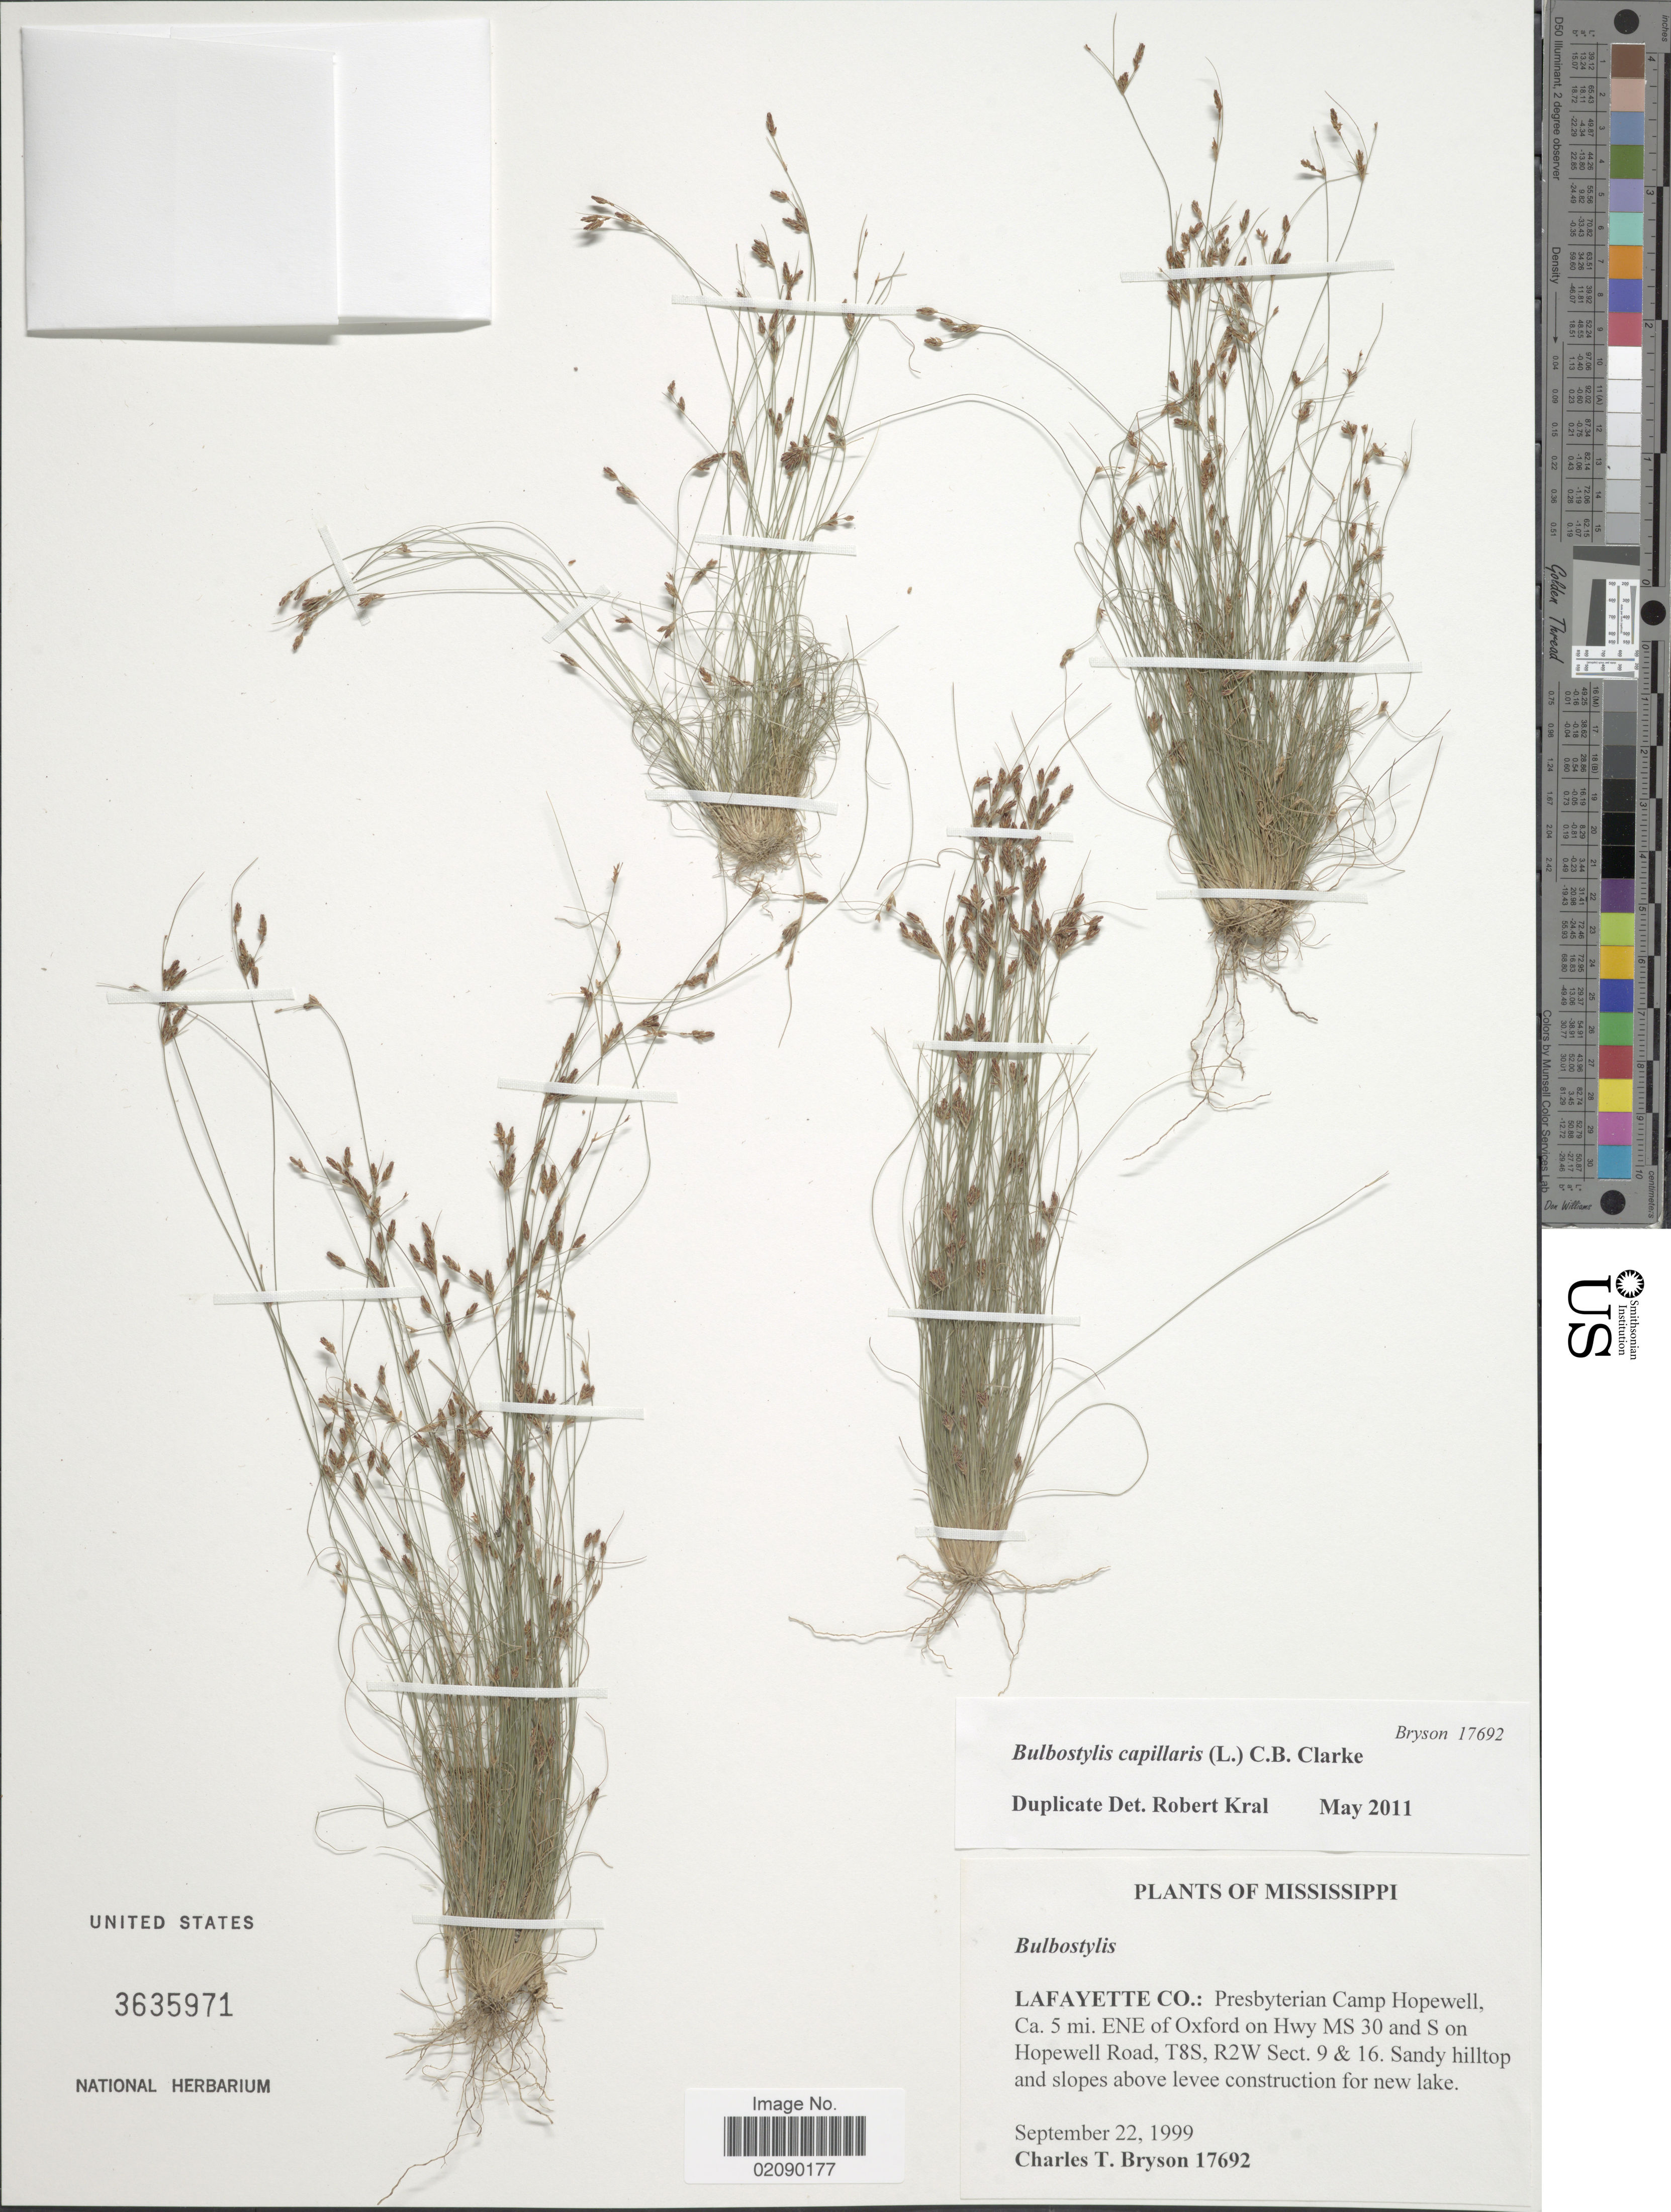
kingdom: Plantae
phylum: Tracheophyta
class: Liliopsida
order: Poales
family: Cyperaceae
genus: Bulbostylis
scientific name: Bulbostylis capillaris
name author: (L.) Kunth ex C.B. Clarke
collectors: C. Bryson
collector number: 17692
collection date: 1999-09-22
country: United States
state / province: Mississippi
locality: Lafayette Co: Presbyterian Camp Hopewell, Ca. 5 mi ENE of Oxford on Hwy MS 30 and S on Hopewel Road, T8S, R2W Sect. 9 & 16. Sandy hilltop and slopes above levee construction for new lake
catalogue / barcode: US 3635971